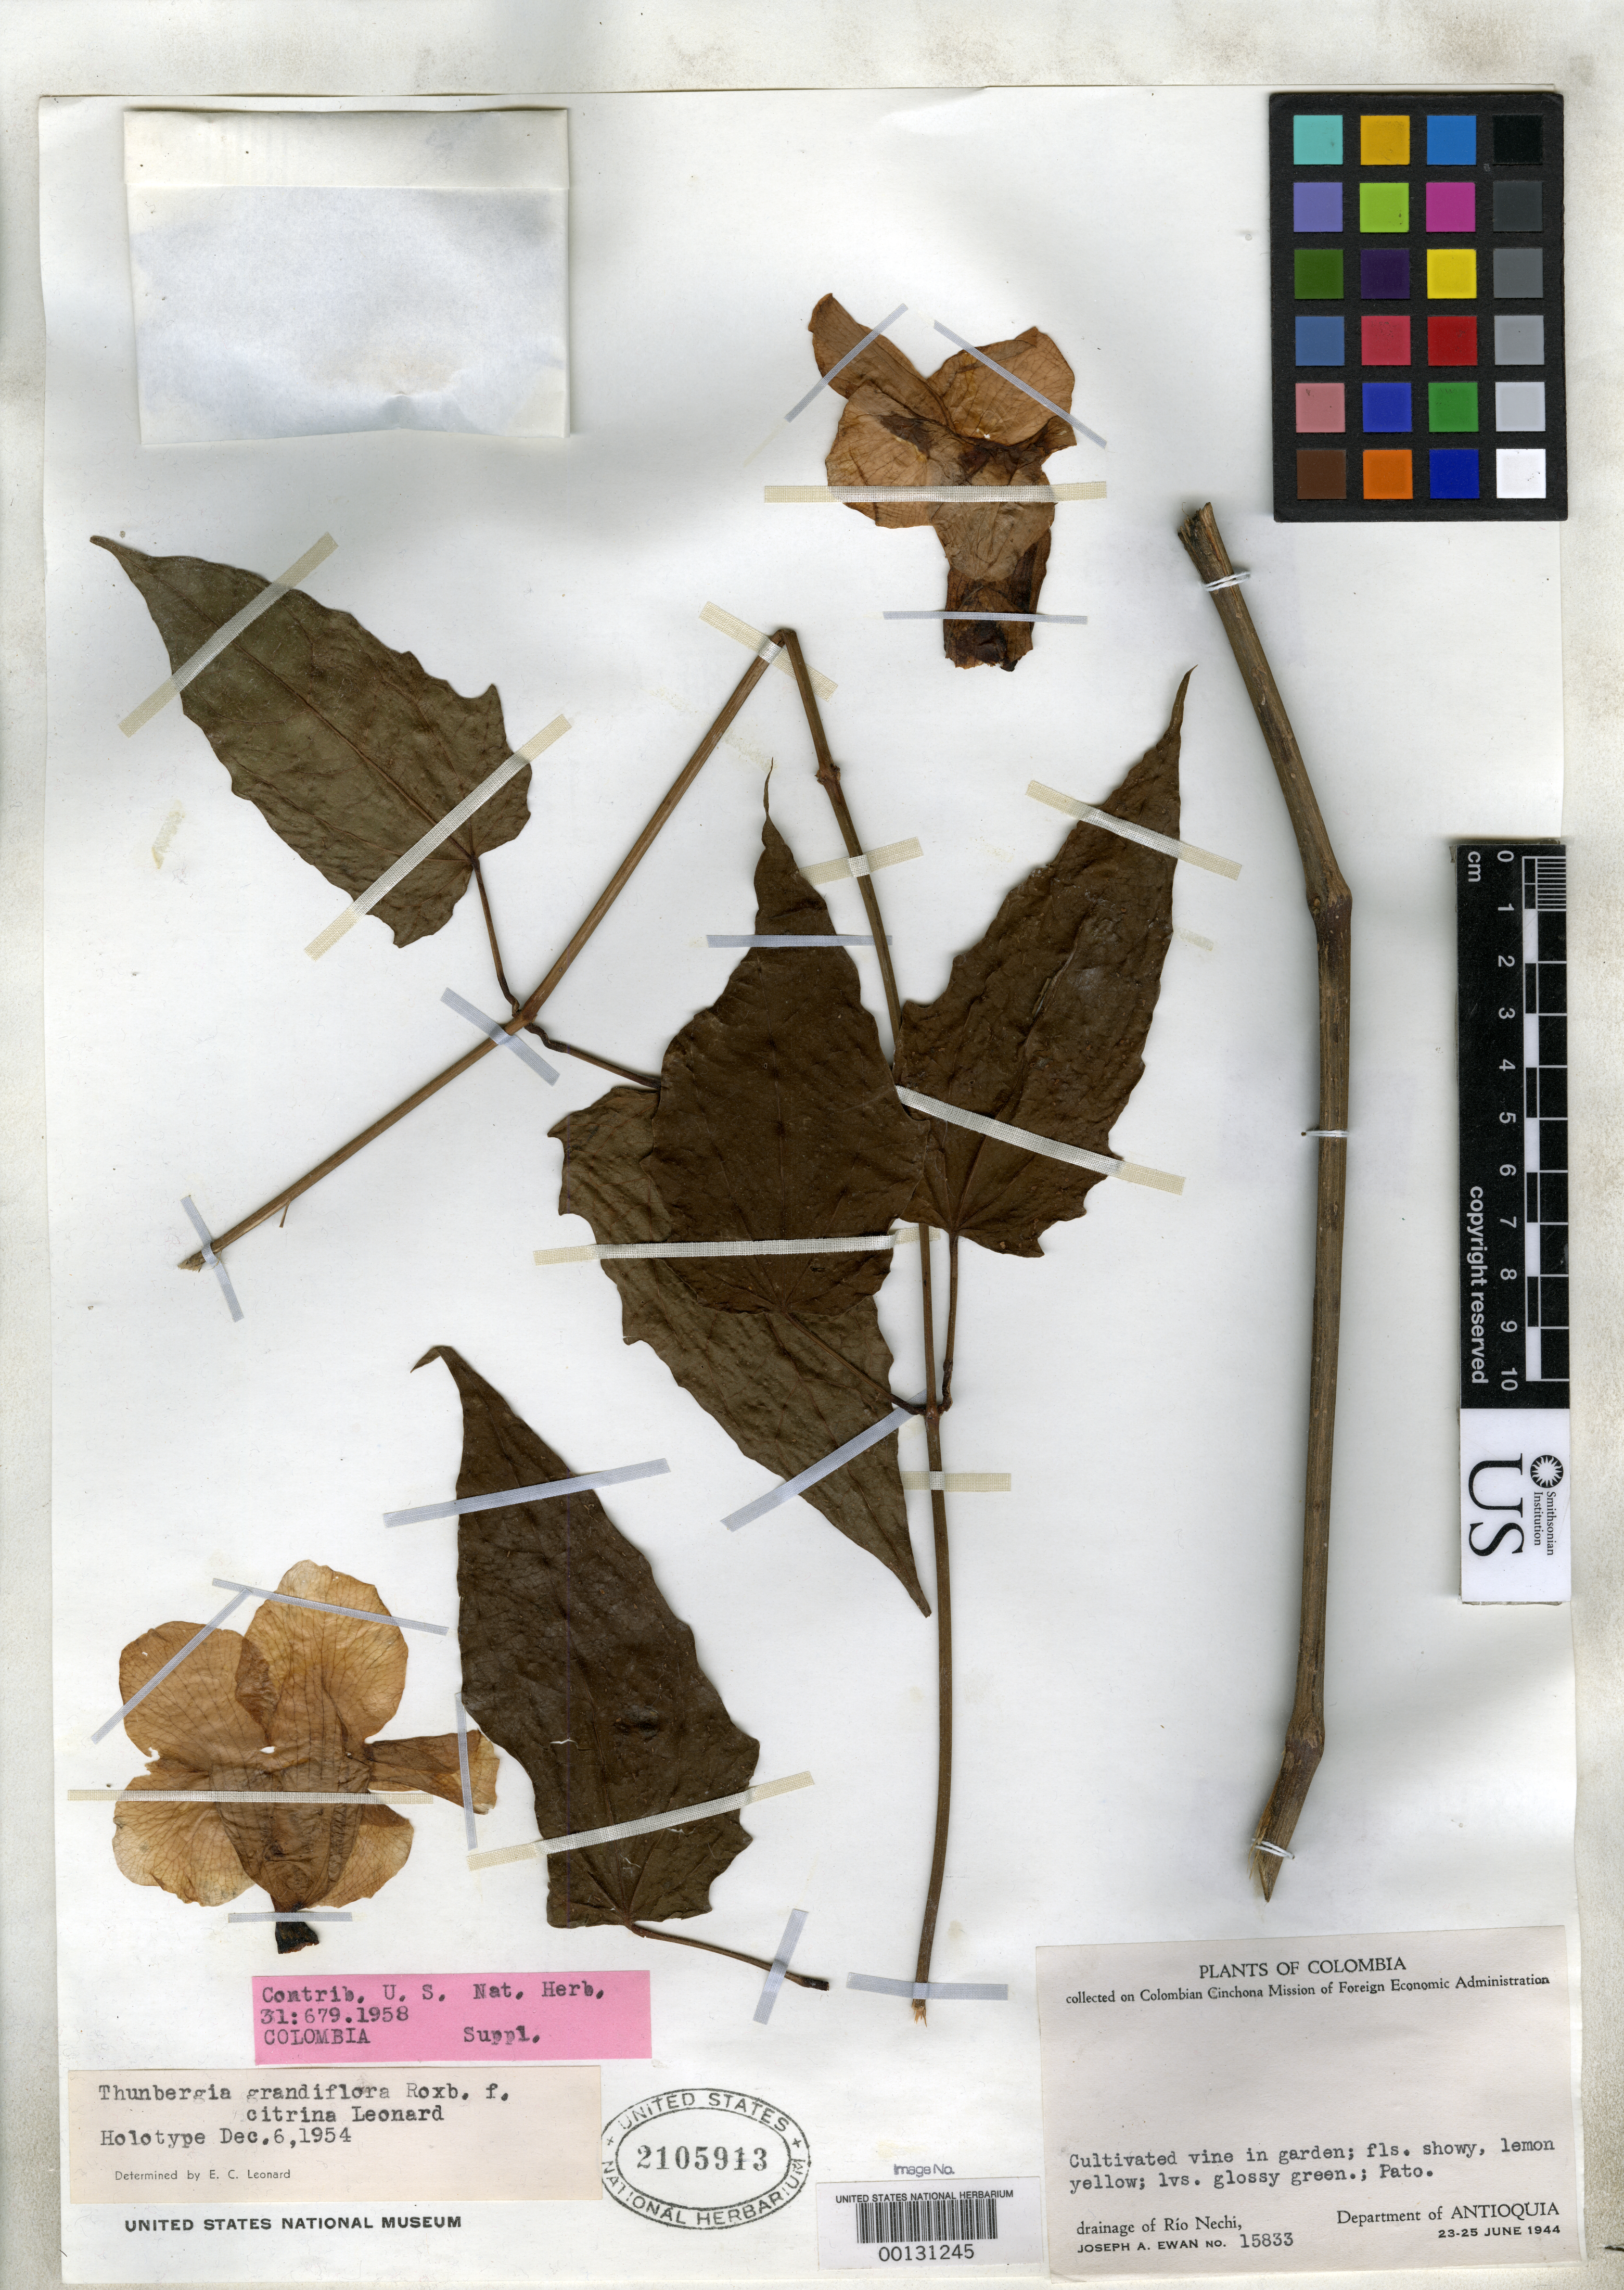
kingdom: Plantae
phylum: Tracheophyta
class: Magnoliopsida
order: Lamiales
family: Acanthaceae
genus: Thunbergia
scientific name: Thunbergia grandiflora f. citrina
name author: Leonard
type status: Holotype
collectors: J. A. Ewan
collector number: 15833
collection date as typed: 23 Jun 1944 to 25 Jun 1944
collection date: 1944-06-23/1944-06-25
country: Colombia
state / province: Antioquia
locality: Drainage of Rio Nechi, at Pato.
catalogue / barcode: US 2105913